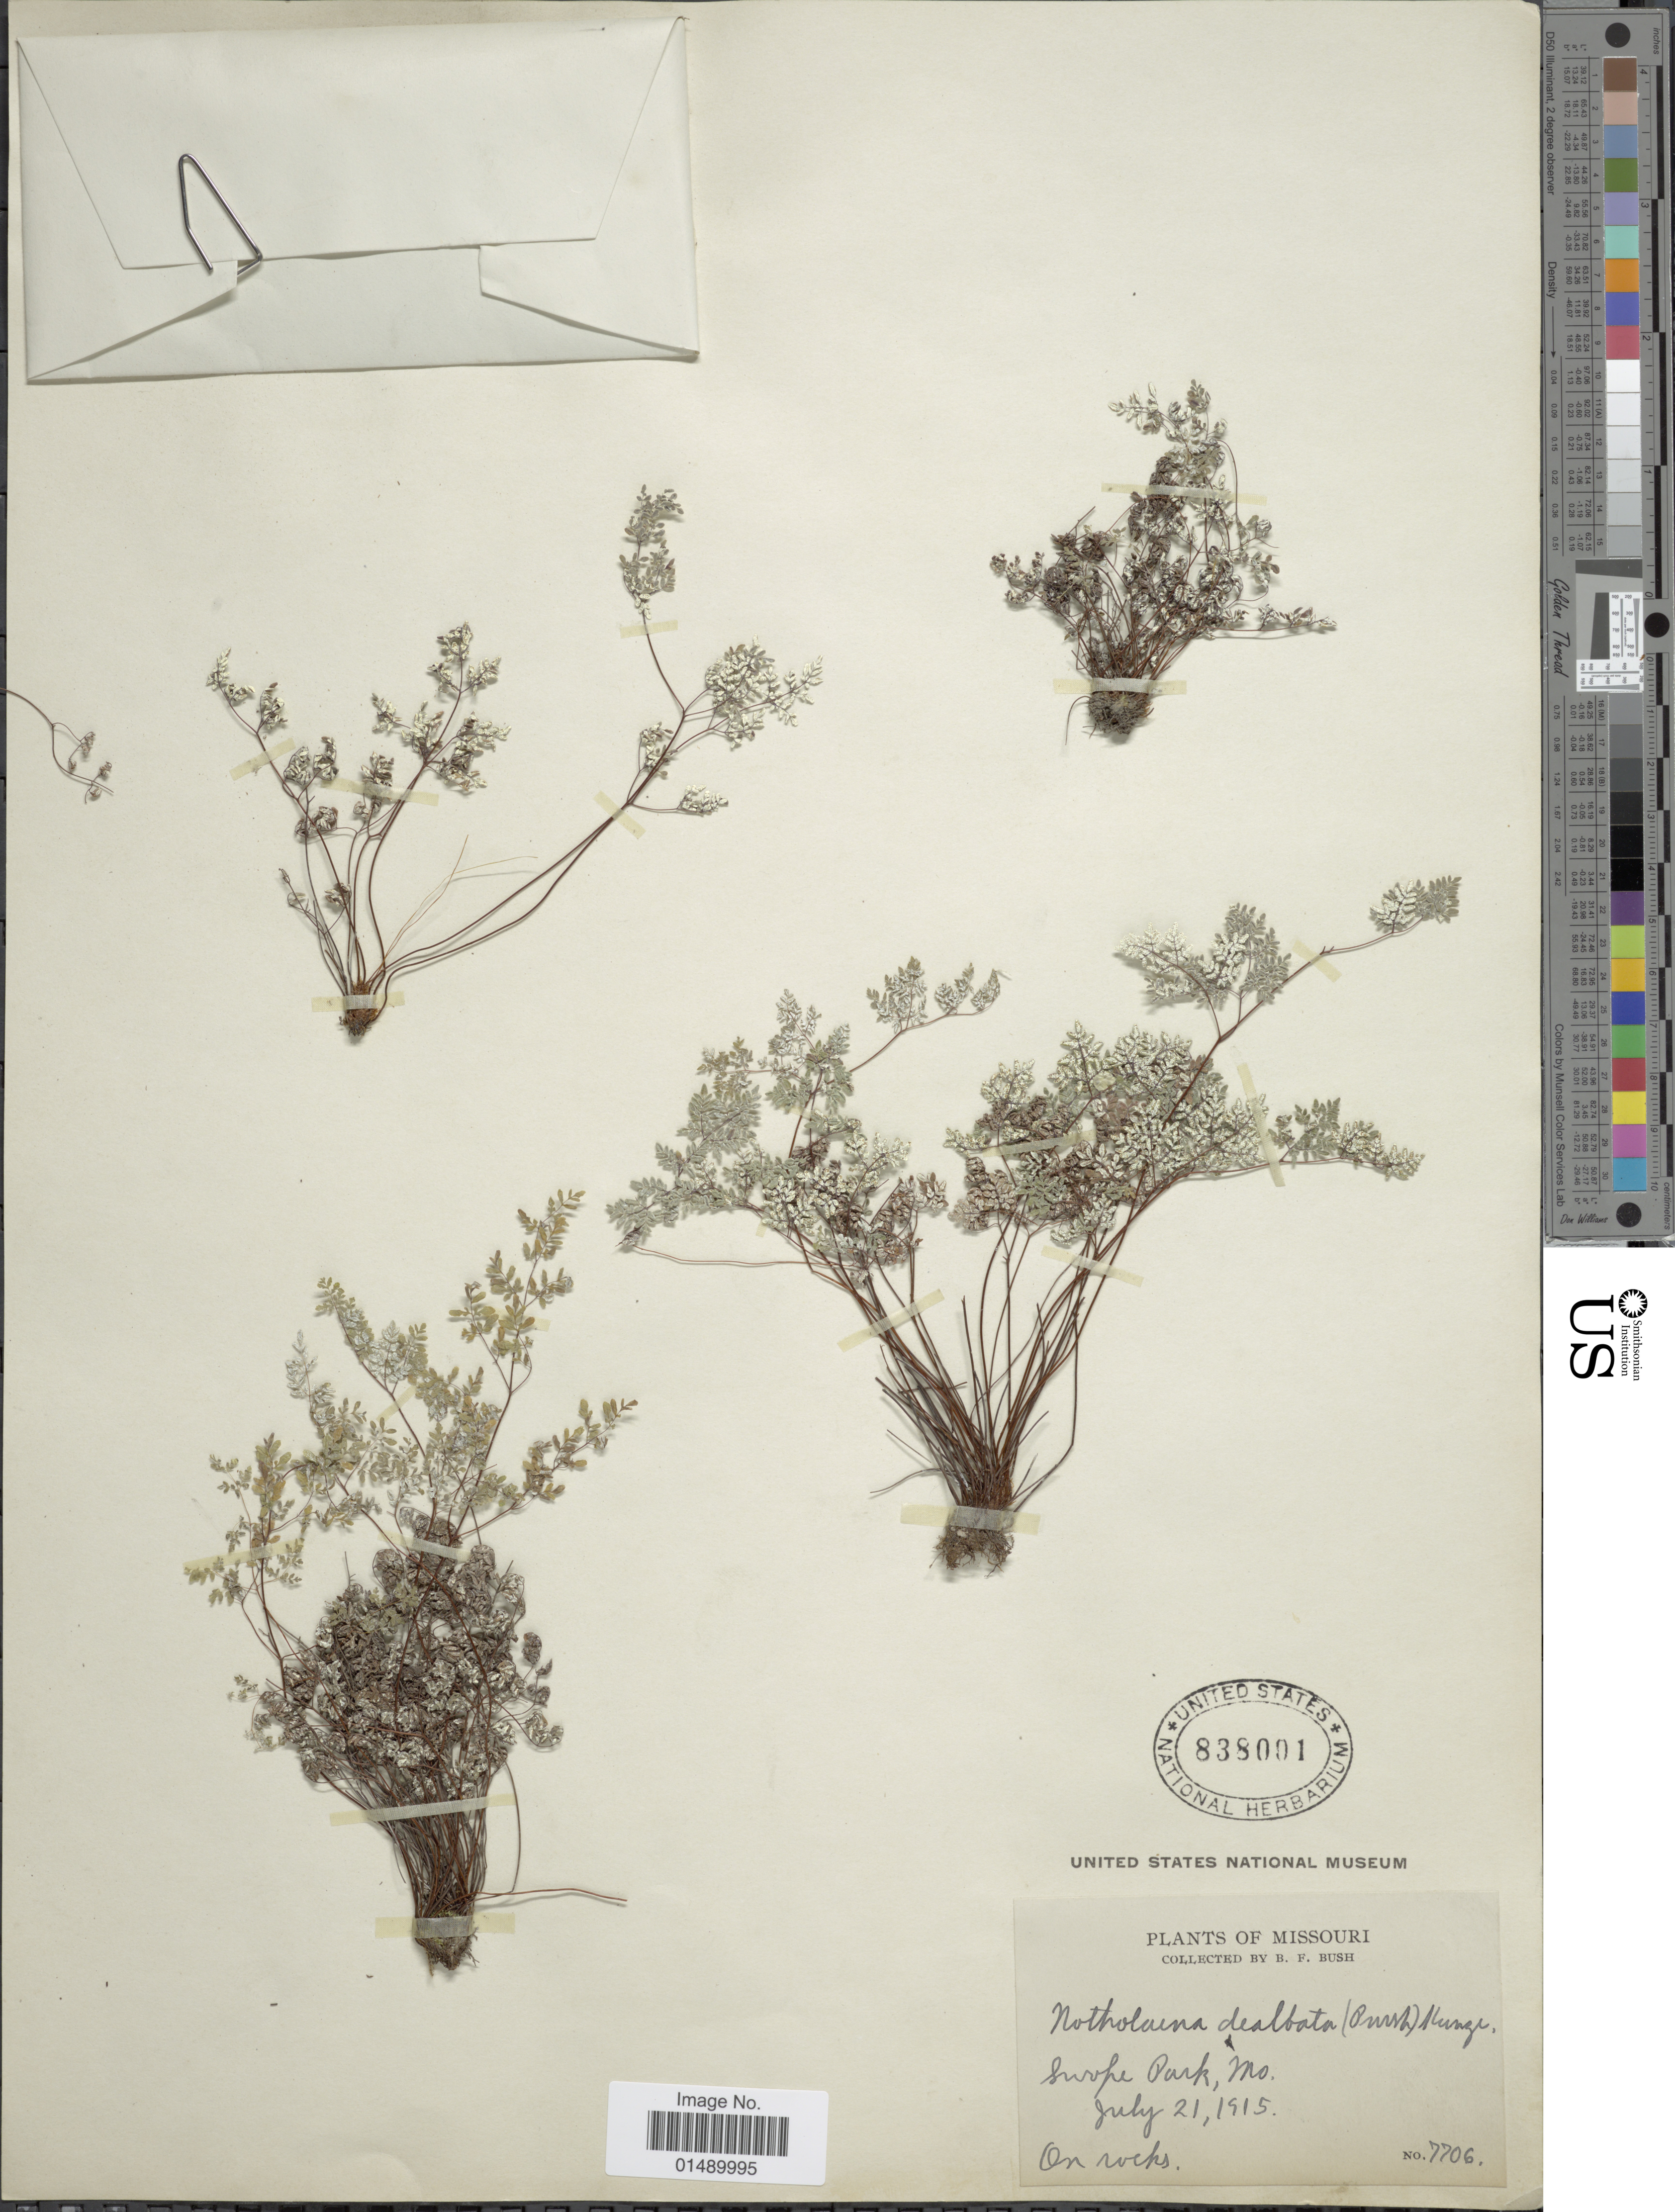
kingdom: Plantae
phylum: Tracheophyta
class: Polypodiopsida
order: Polypodiales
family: Pteridaceae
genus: Argyrochosma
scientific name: Argyrochosma dealbata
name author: (Pursh) Windham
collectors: B. F. Bush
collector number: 7706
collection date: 1915-07-21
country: United States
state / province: Missouri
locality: Missouri, Swope Park, Mo.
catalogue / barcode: US 838001